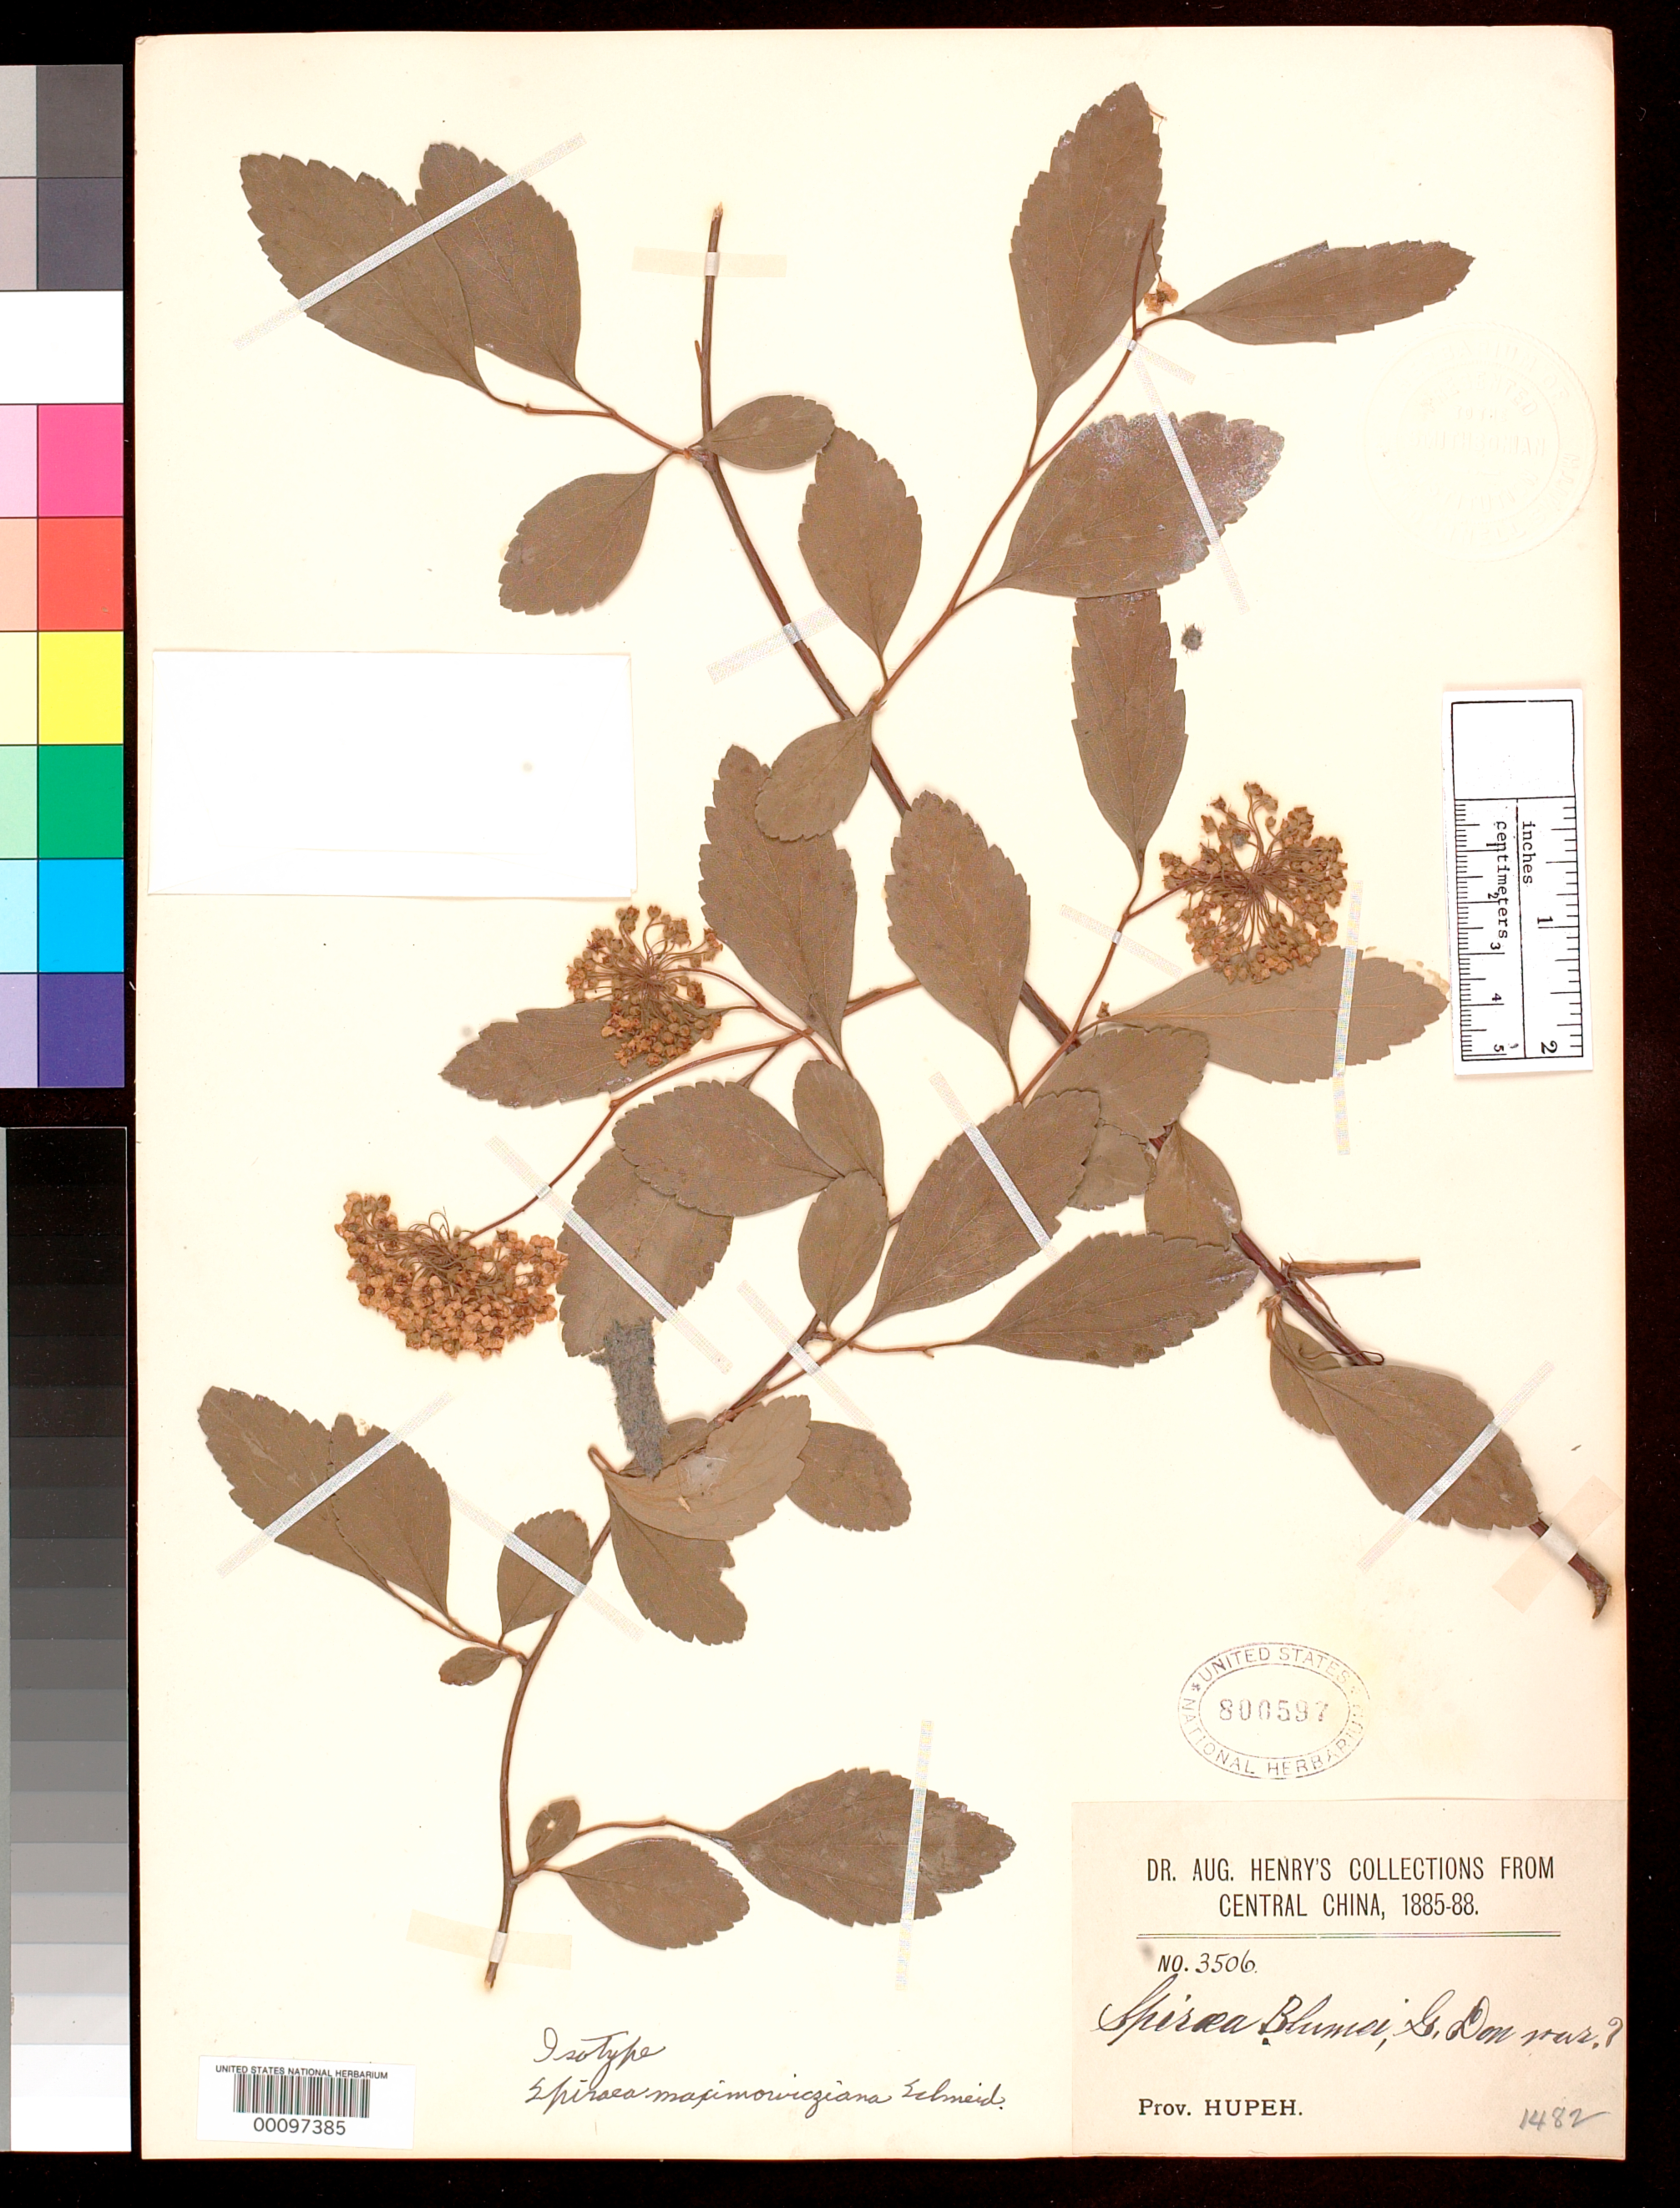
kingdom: Plantae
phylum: Tracheophyta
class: Magnoliopsida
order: Rosales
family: Rosaceae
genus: Spiraea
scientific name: Spiraea maximowicziana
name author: C.K. Schneid.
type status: Isotype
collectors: A. Henry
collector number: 3506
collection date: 1885/1888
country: China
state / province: Hubei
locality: Central China. Prov. Hupeh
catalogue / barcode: US 800597